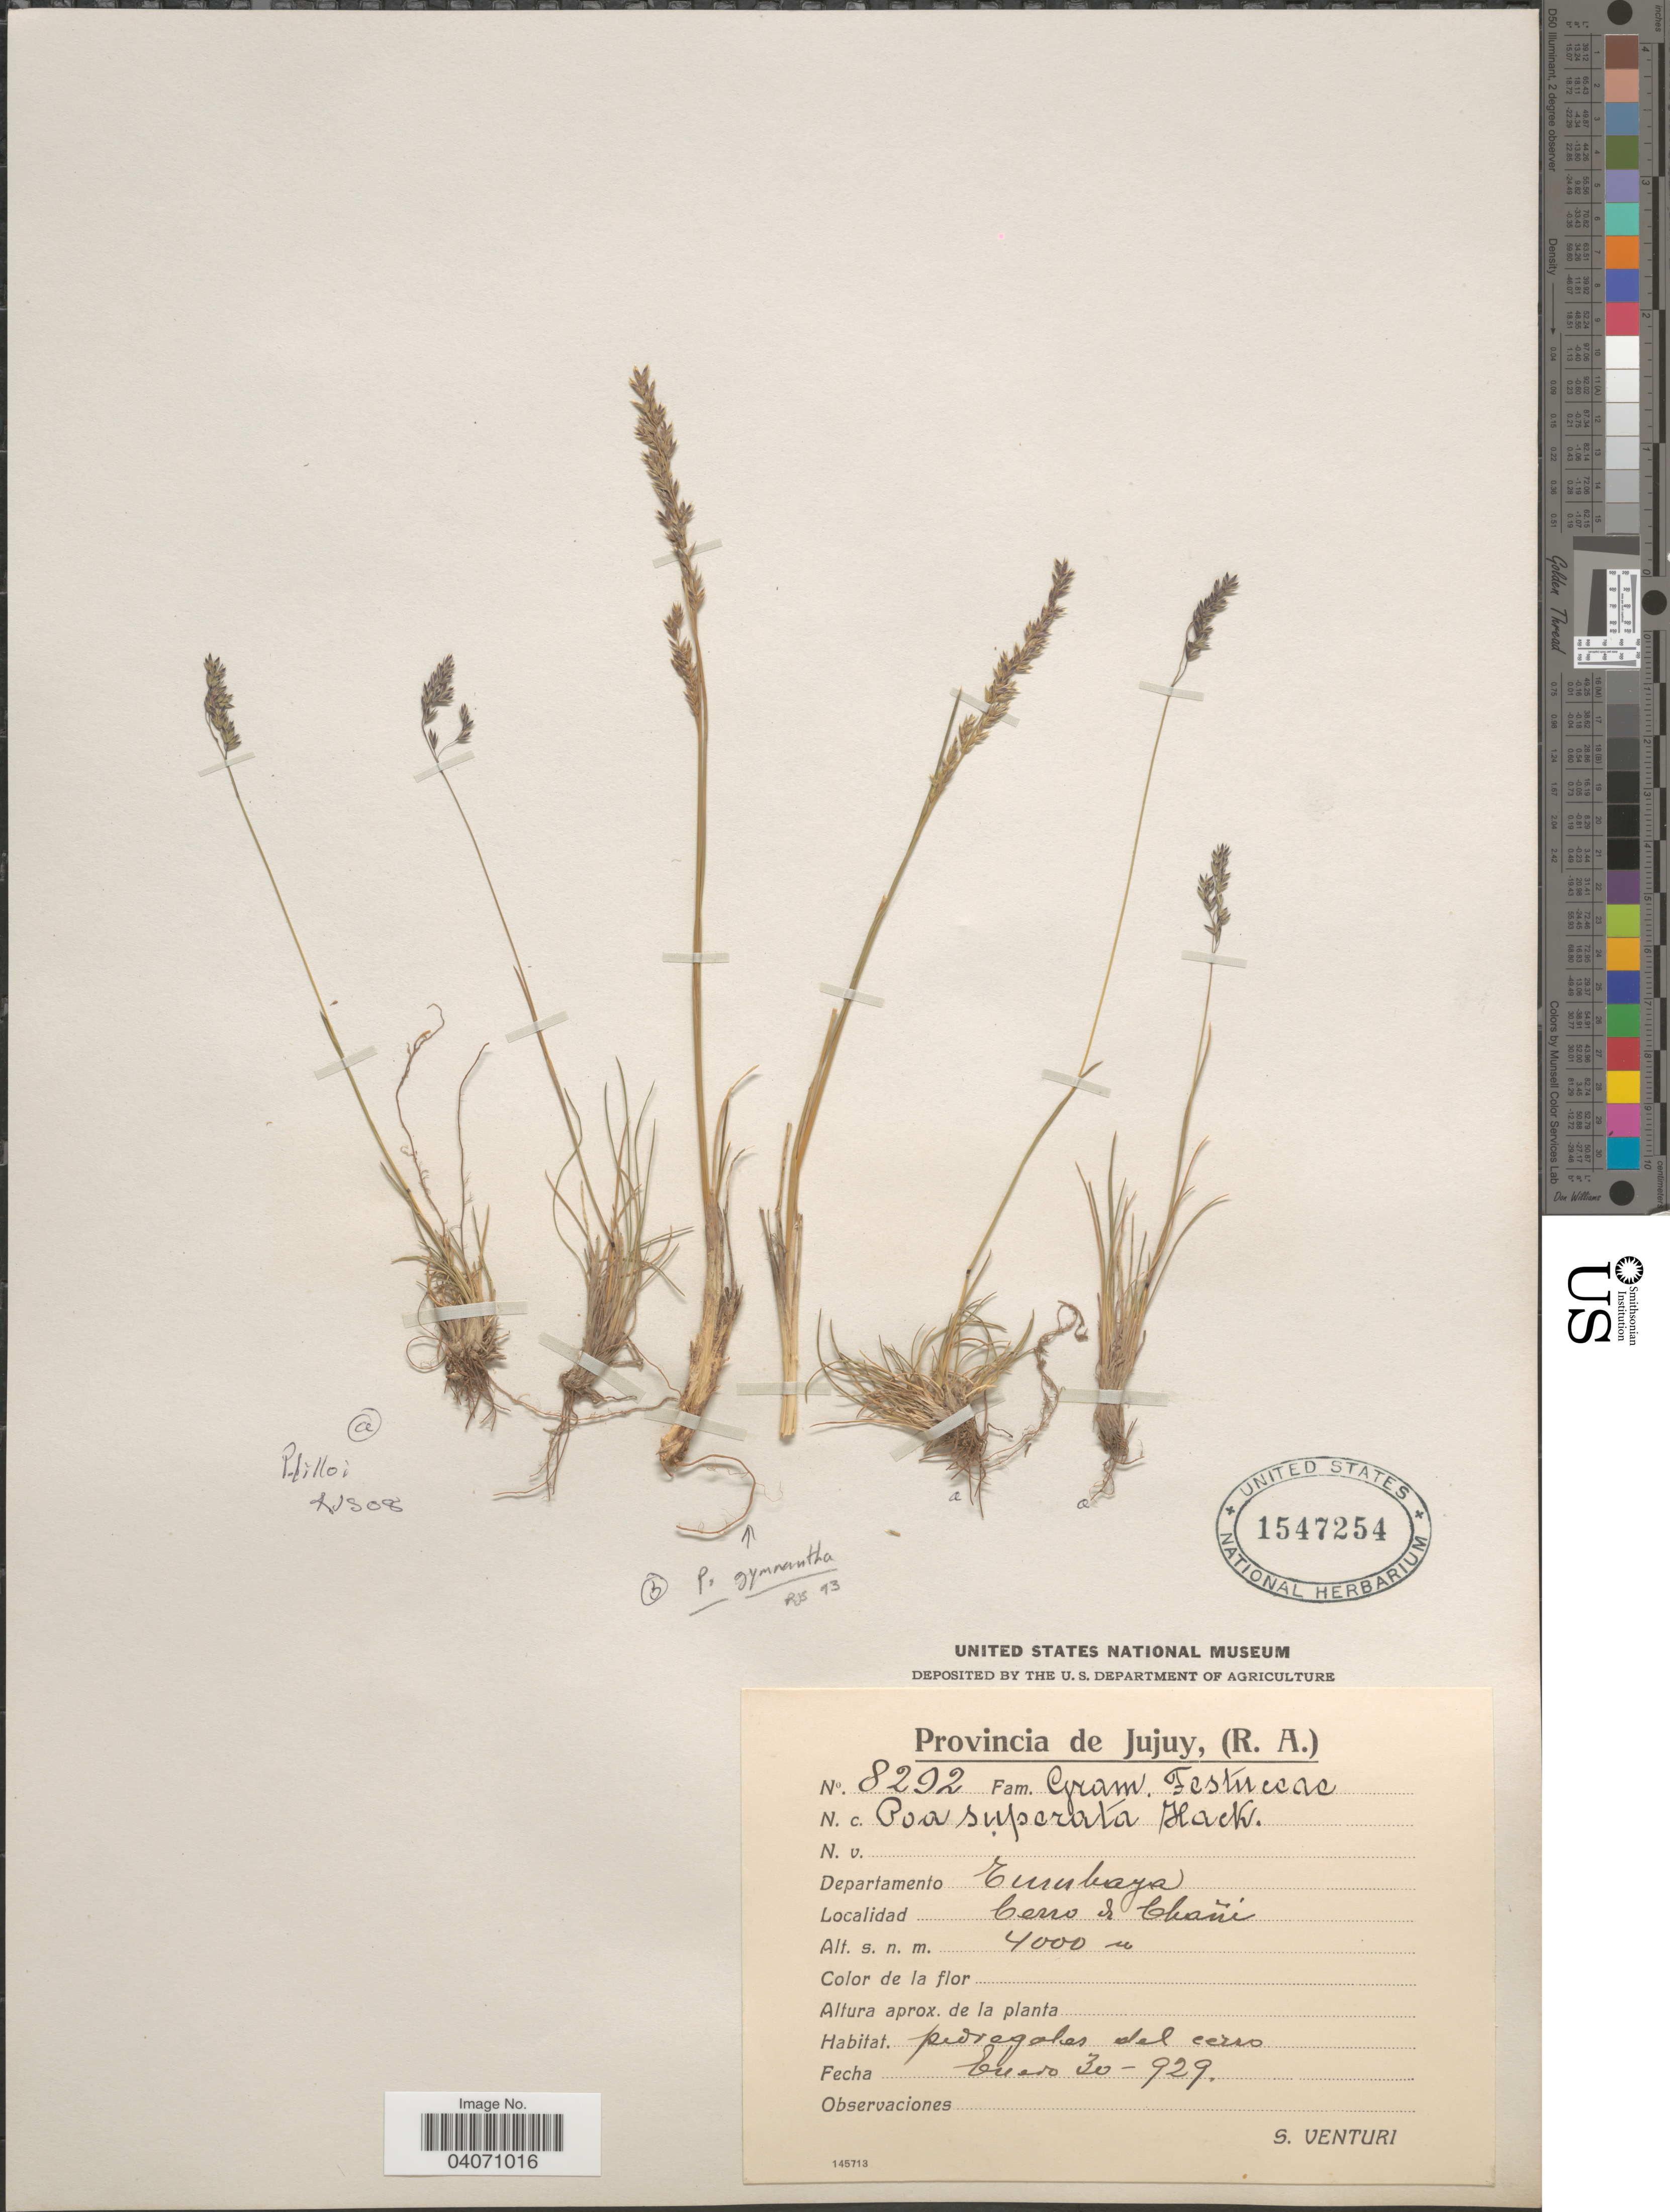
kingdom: Plantae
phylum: Tracheophyta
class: Liliopsida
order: Poales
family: Poaceae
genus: Poa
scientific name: Poa lilloi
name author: Hack.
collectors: S. Venturi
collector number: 8292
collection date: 1929-01-30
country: Argentina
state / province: Jujuy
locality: Departamento Cumbaya. Cerro di Chañi.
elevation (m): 4000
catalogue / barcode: US 1547254